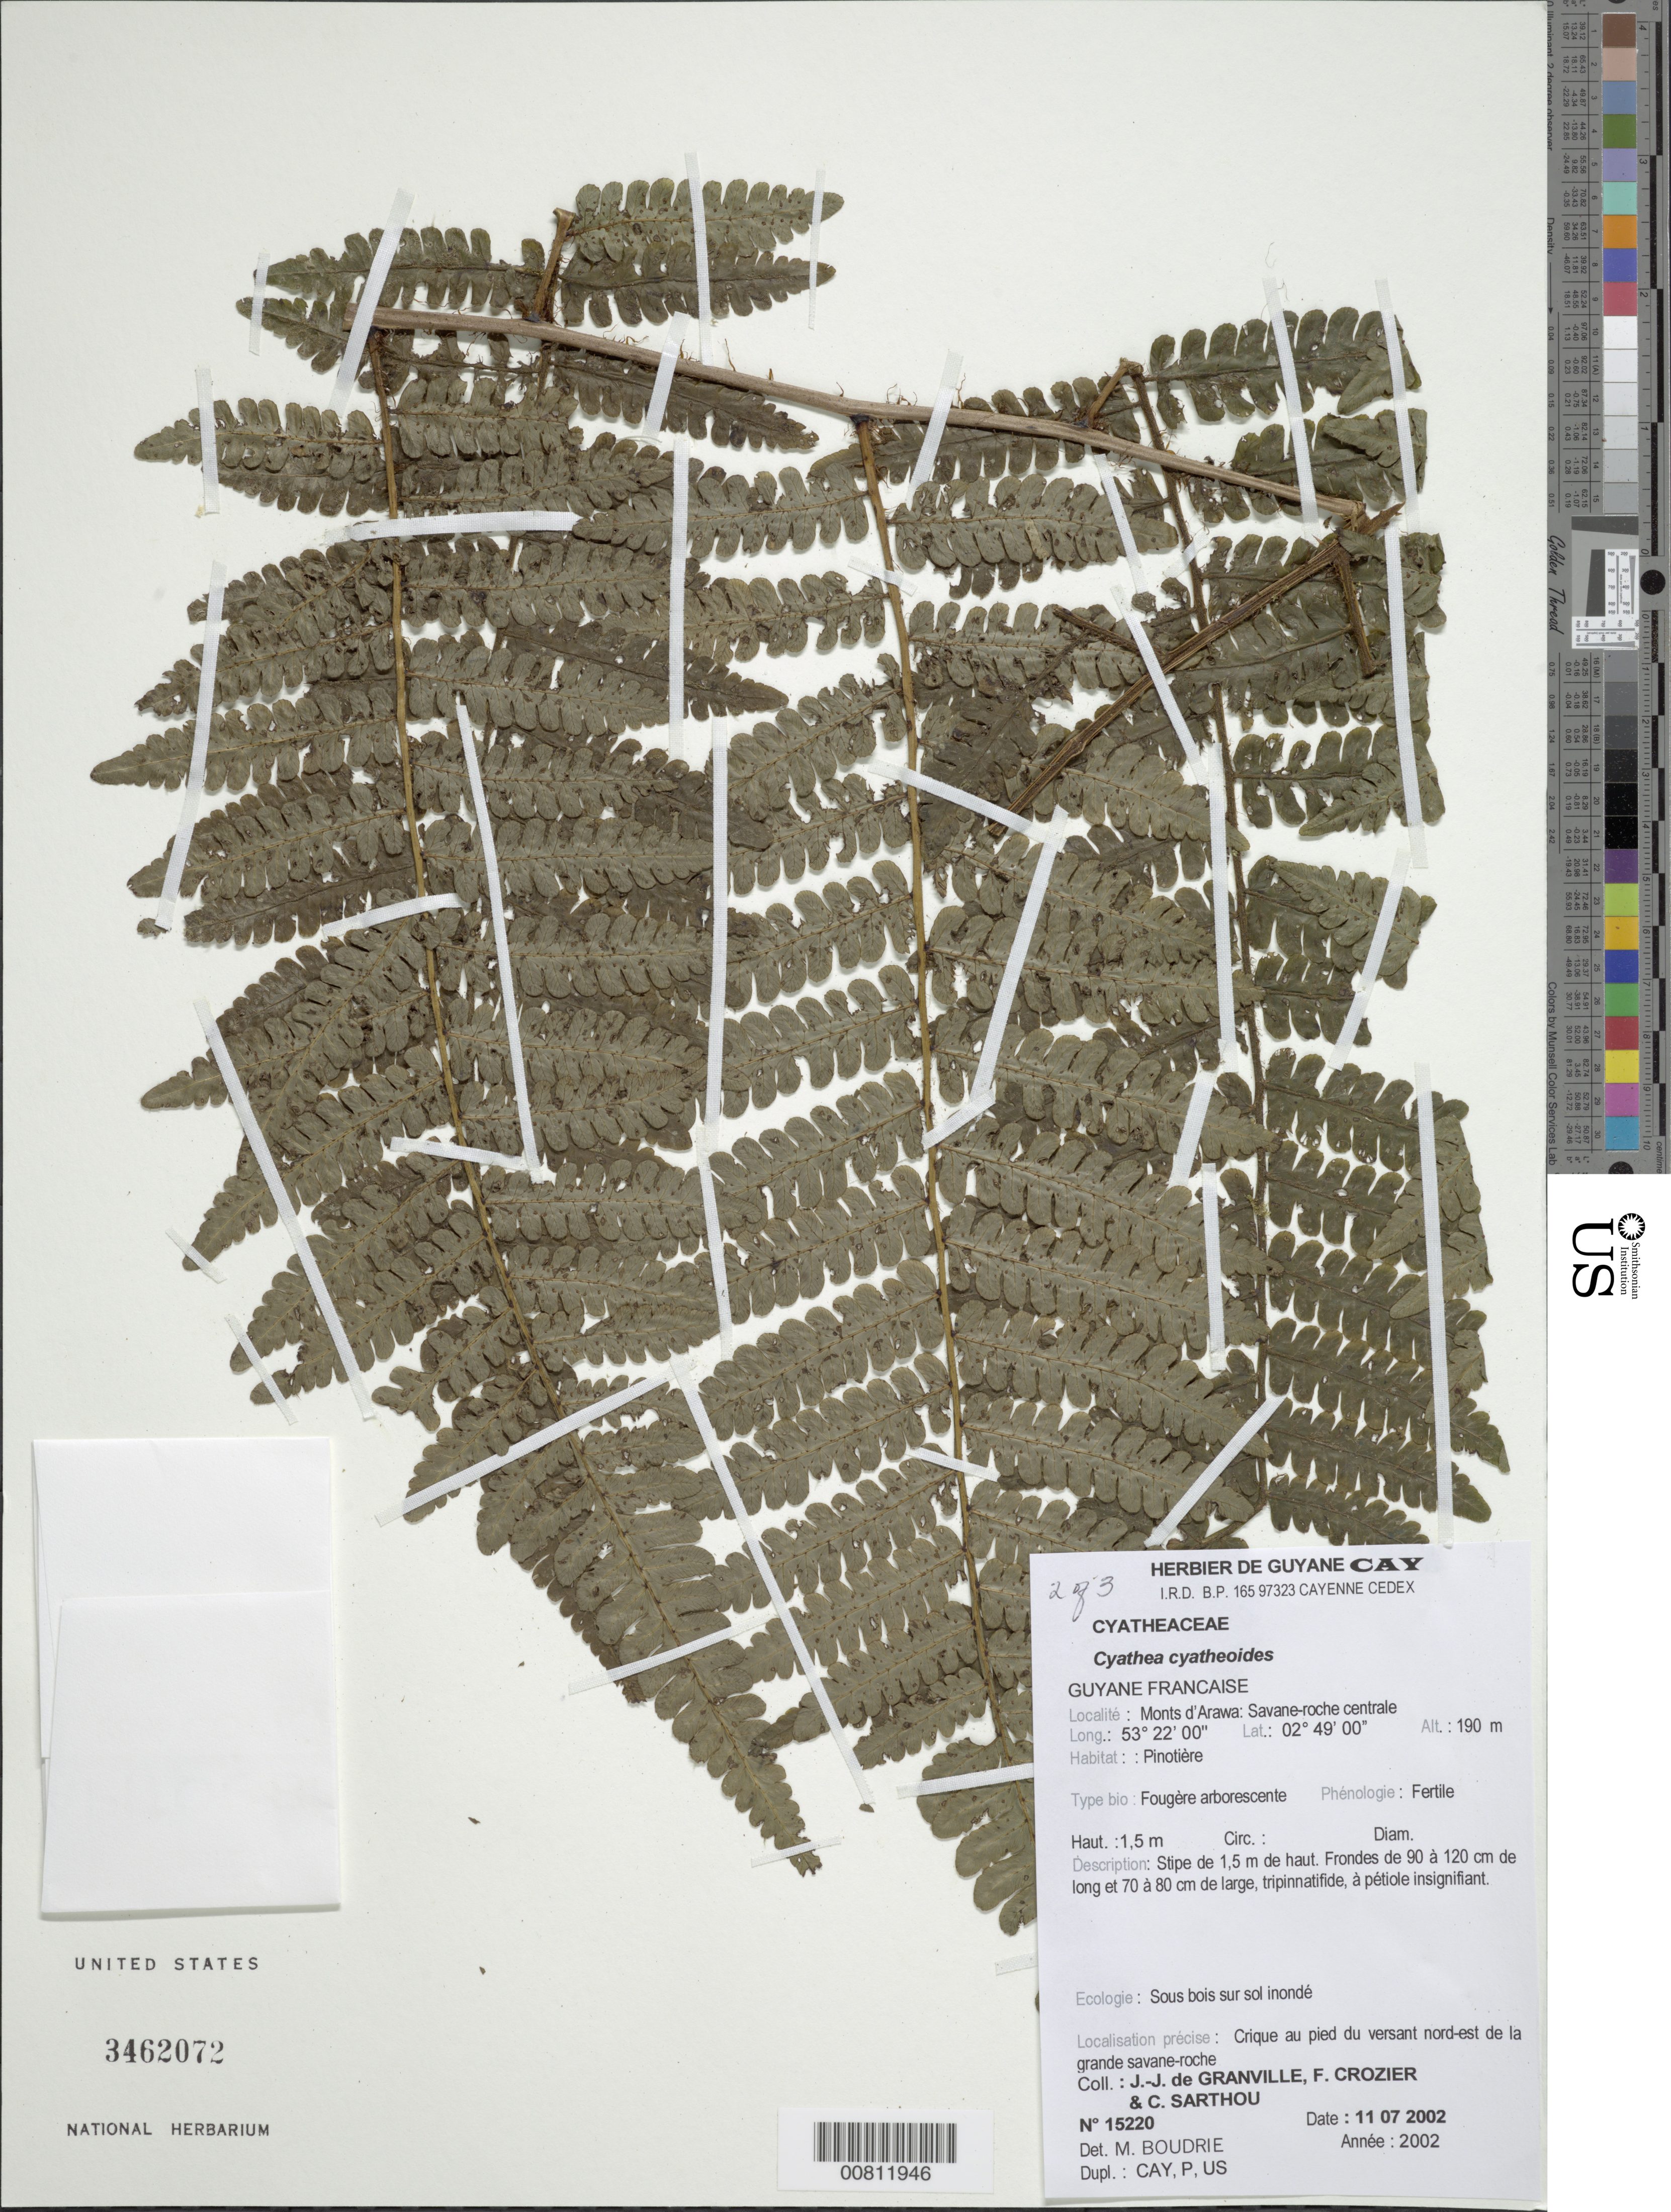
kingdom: Plantae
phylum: Tracheophyta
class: Polypodiopsida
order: Cyatheales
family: Cyatheaceae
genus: Cyathea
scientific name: Cyathea cyatheoides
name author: (Desv.) K.U. Kramer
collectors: J.-J. de Granville, F. Crozier & C. Sarthou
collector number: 15220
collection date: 2002-07-11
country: French Guiana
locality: Guyane Francaise. Monts d'Arawa: Savane-roche centrale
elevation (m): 190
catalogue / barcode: US 3462072